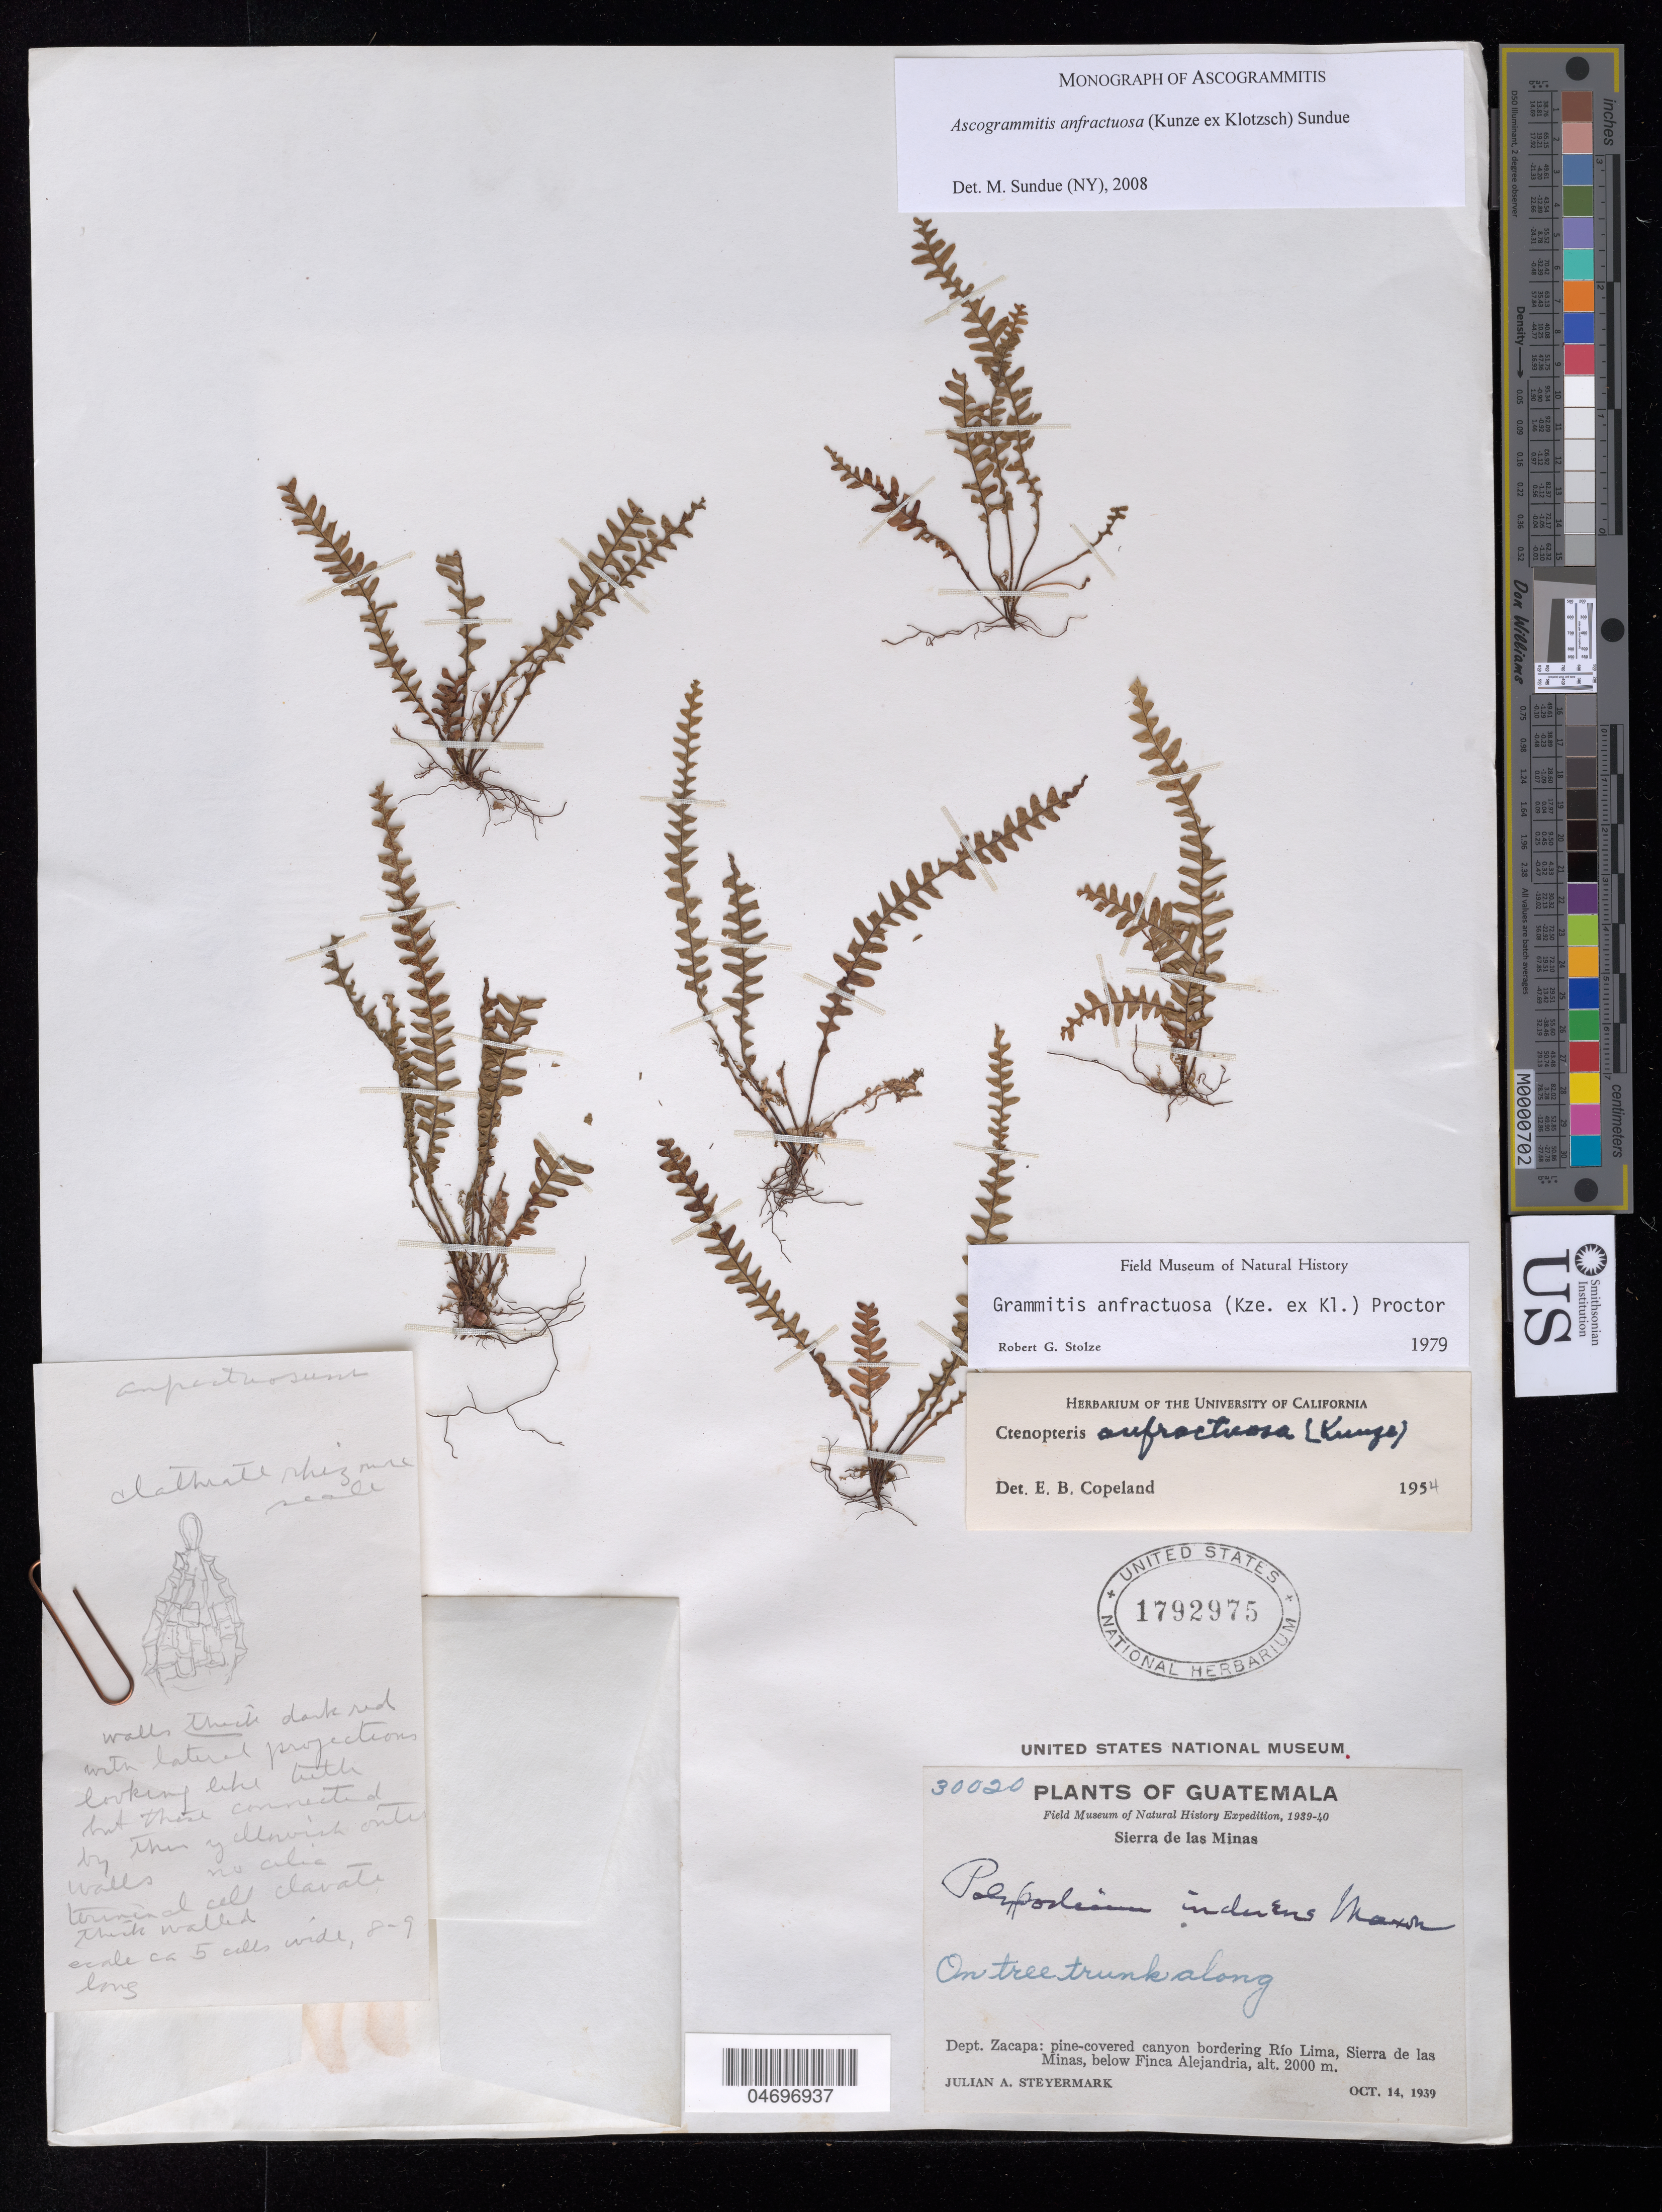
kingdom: Plantae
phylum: Tracheophyta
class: Polypodiopsida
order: Polypodiales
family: Polypodiaceae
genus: Ascogrammitis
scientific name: Ascogrammitis anfractuosa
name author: (Kunze ex Klotzsch) Sundue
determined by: Sundue, Michael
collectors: J. Steyermark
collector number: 30020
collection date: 1939-10-14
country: Guatemala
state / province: Zacapa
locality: Pine-covered canyon bordering Rio Lima, Sierra de las Minas, below Finca Alejandria.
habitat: On tree trunk along . . .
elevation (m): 2000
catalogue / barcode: US 1792975